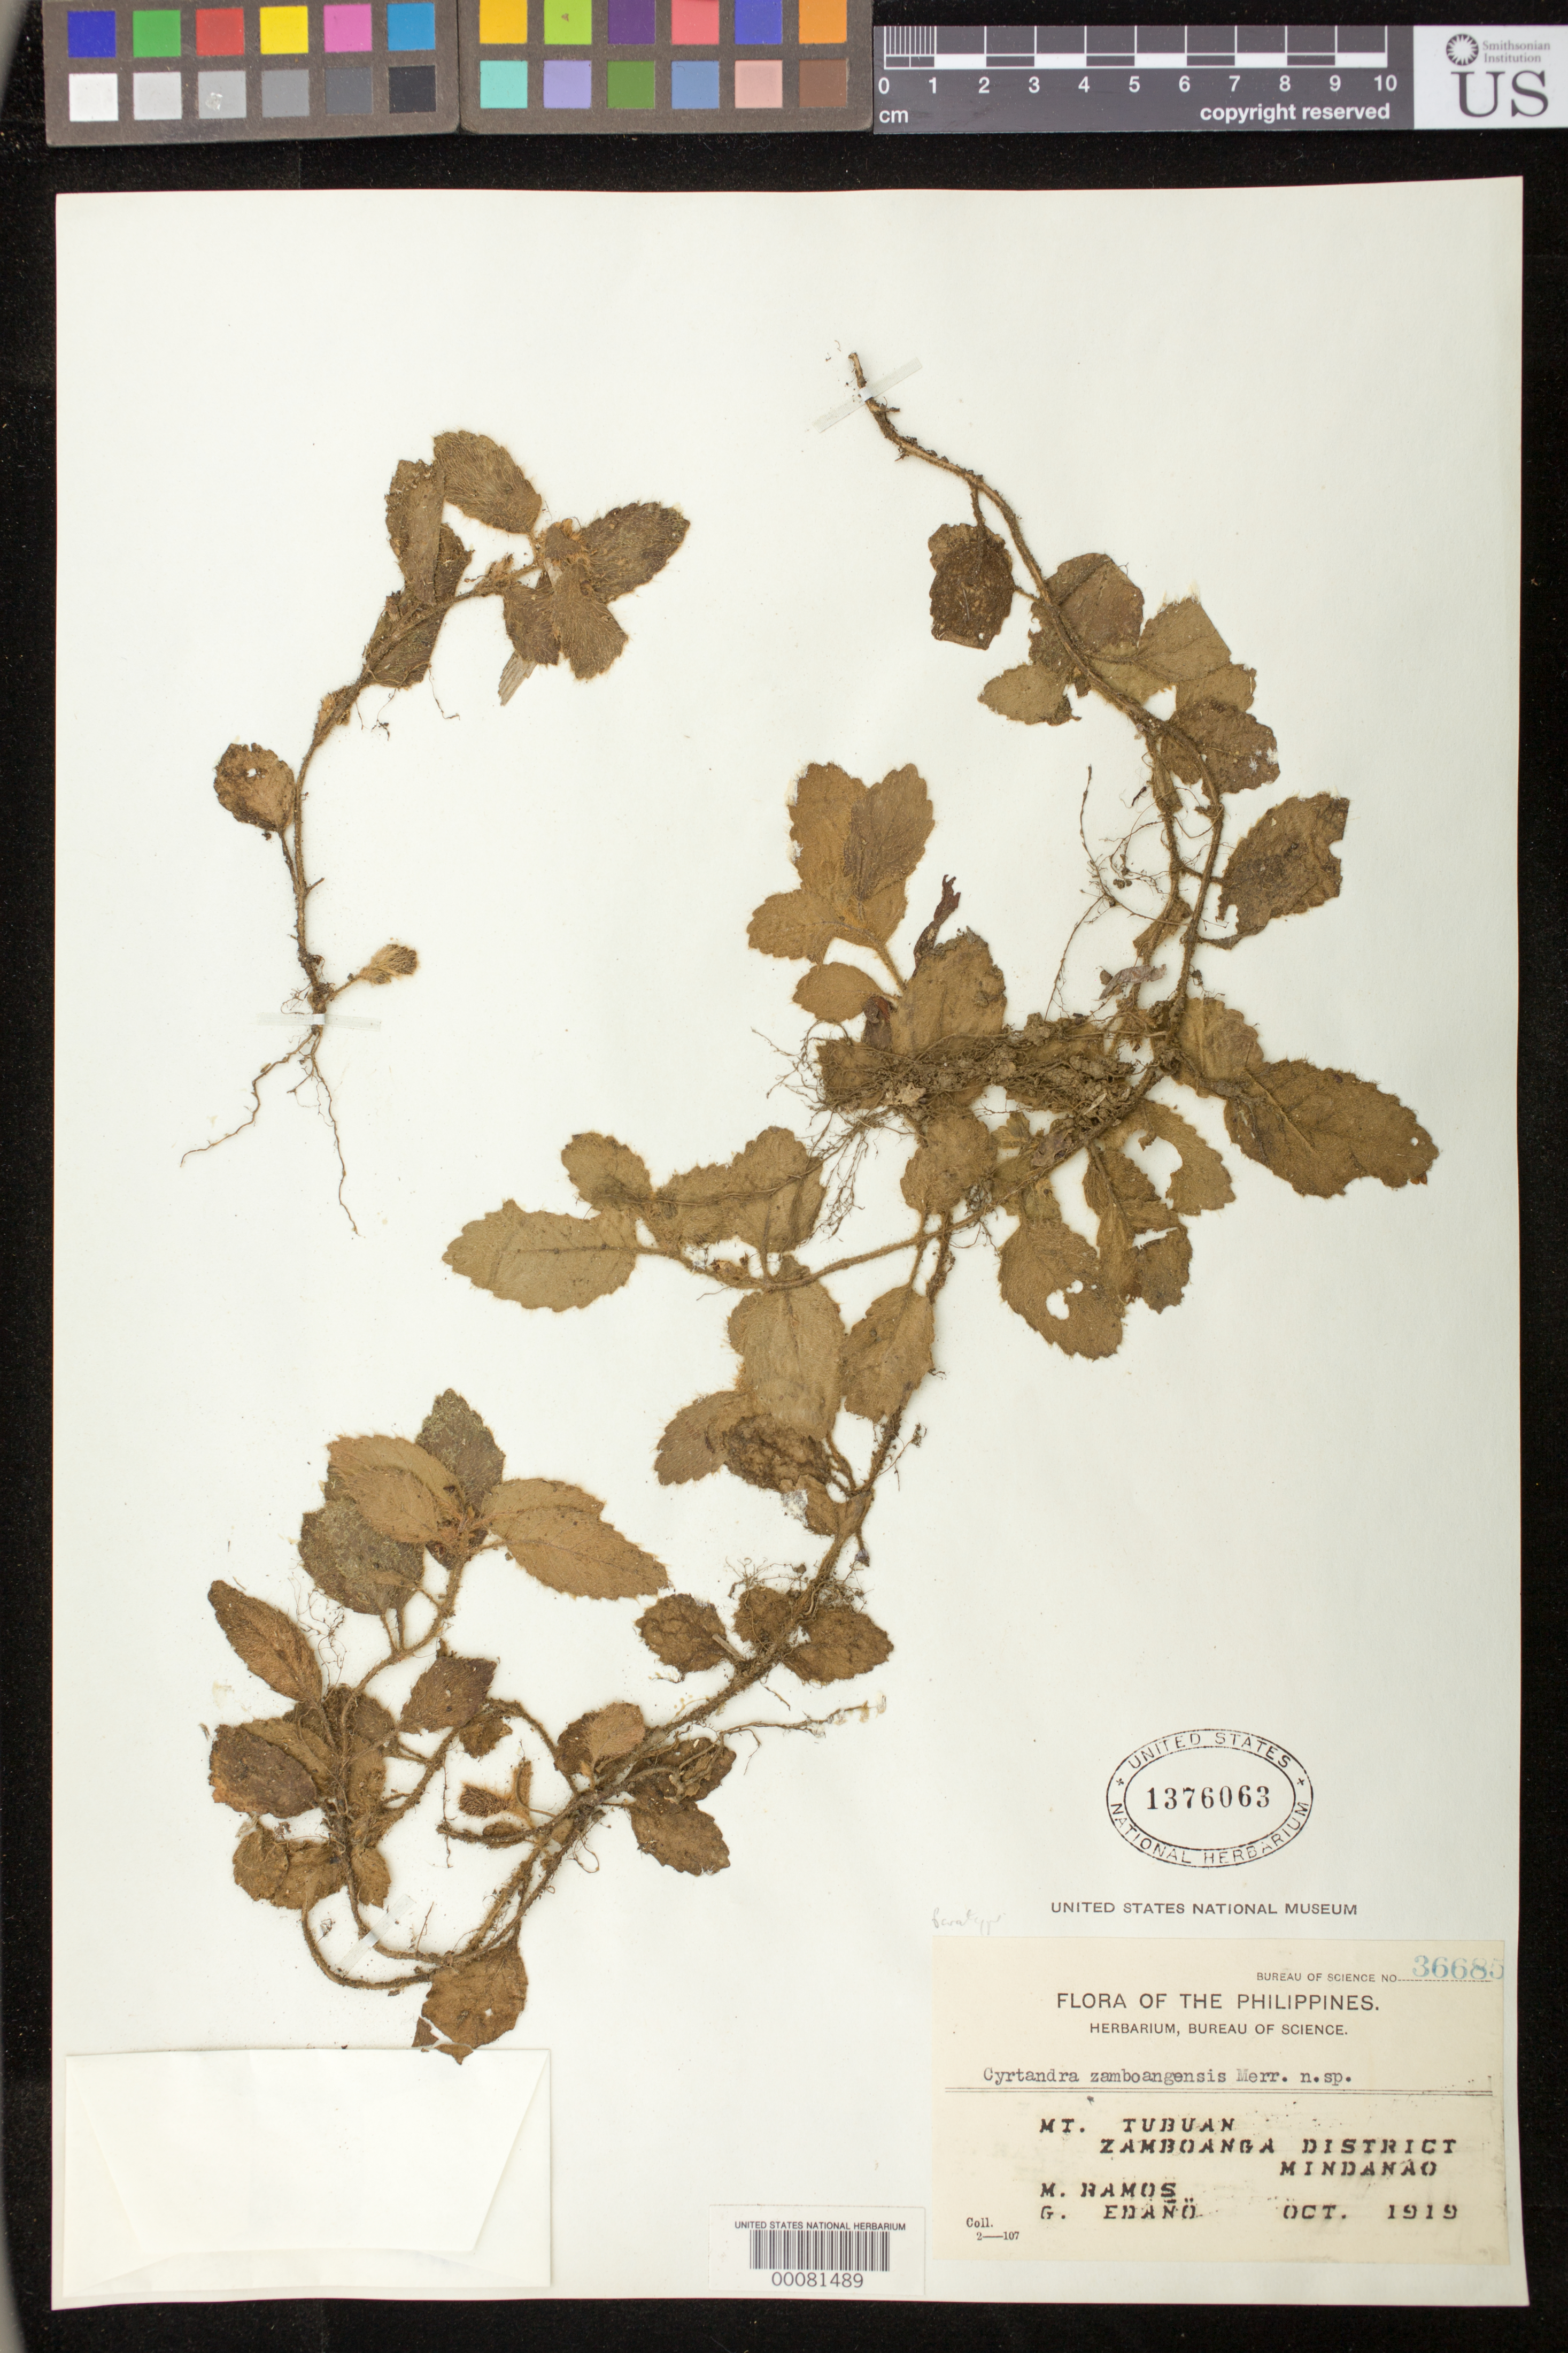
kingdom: Plantae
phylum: Tracheophyta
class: Magnoliopsida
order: Lamiales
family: Gesneriaceae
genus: Cyrtandra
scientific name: Cyrtandra zamboangensis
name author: Merr.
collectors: M. Ramos & G. Edaño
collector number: Bur. Sci. 36685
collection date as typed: Oct 1919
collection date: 1919-10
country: Philippines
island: Mindanao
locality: Mt tubuan, zamboanga district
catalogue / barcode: US 1376063